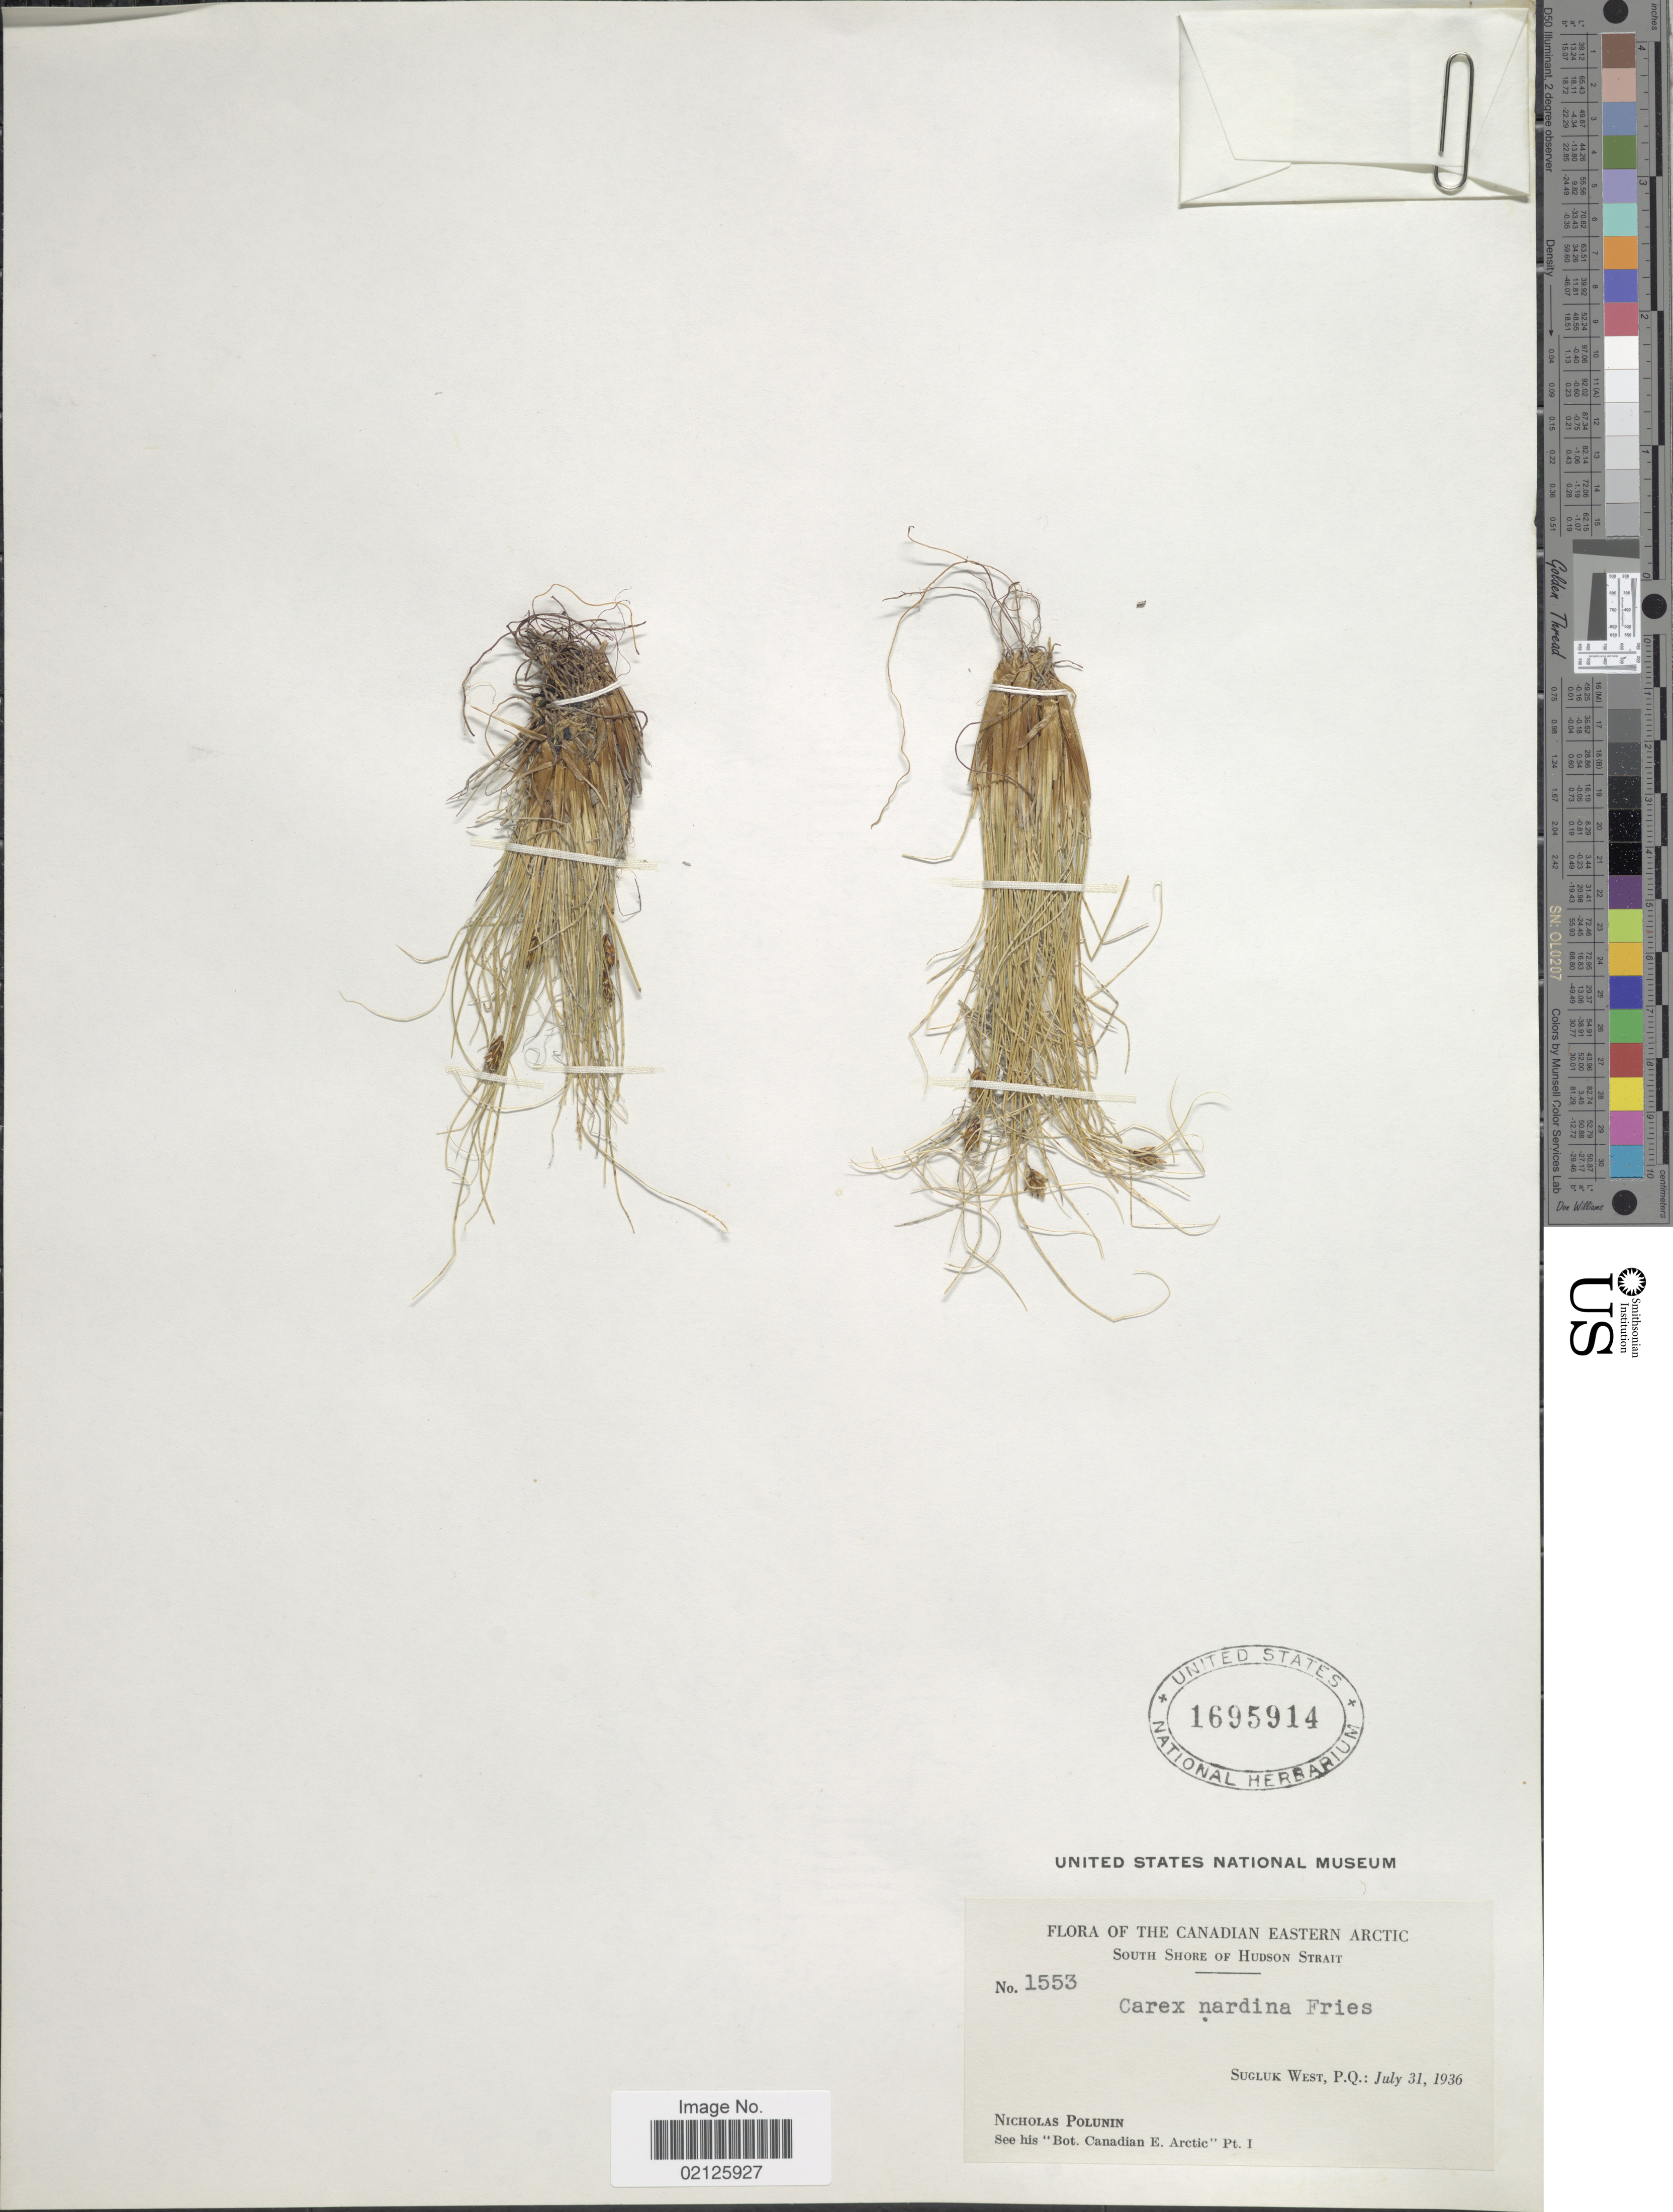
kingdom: Plantae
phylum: Tracheophyta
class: Liliopsida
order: Poales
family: Cyperaceae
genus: Carex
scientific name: Carex nardina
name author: (Hornem.) Fr.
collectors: N. V. Polunin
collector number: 1553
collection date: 1936-07-31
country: Canada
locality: The Canadian Eastern Arctic, South shore of Hudson Strait, Sugluk West, P.Q.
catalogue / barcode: US 1695914